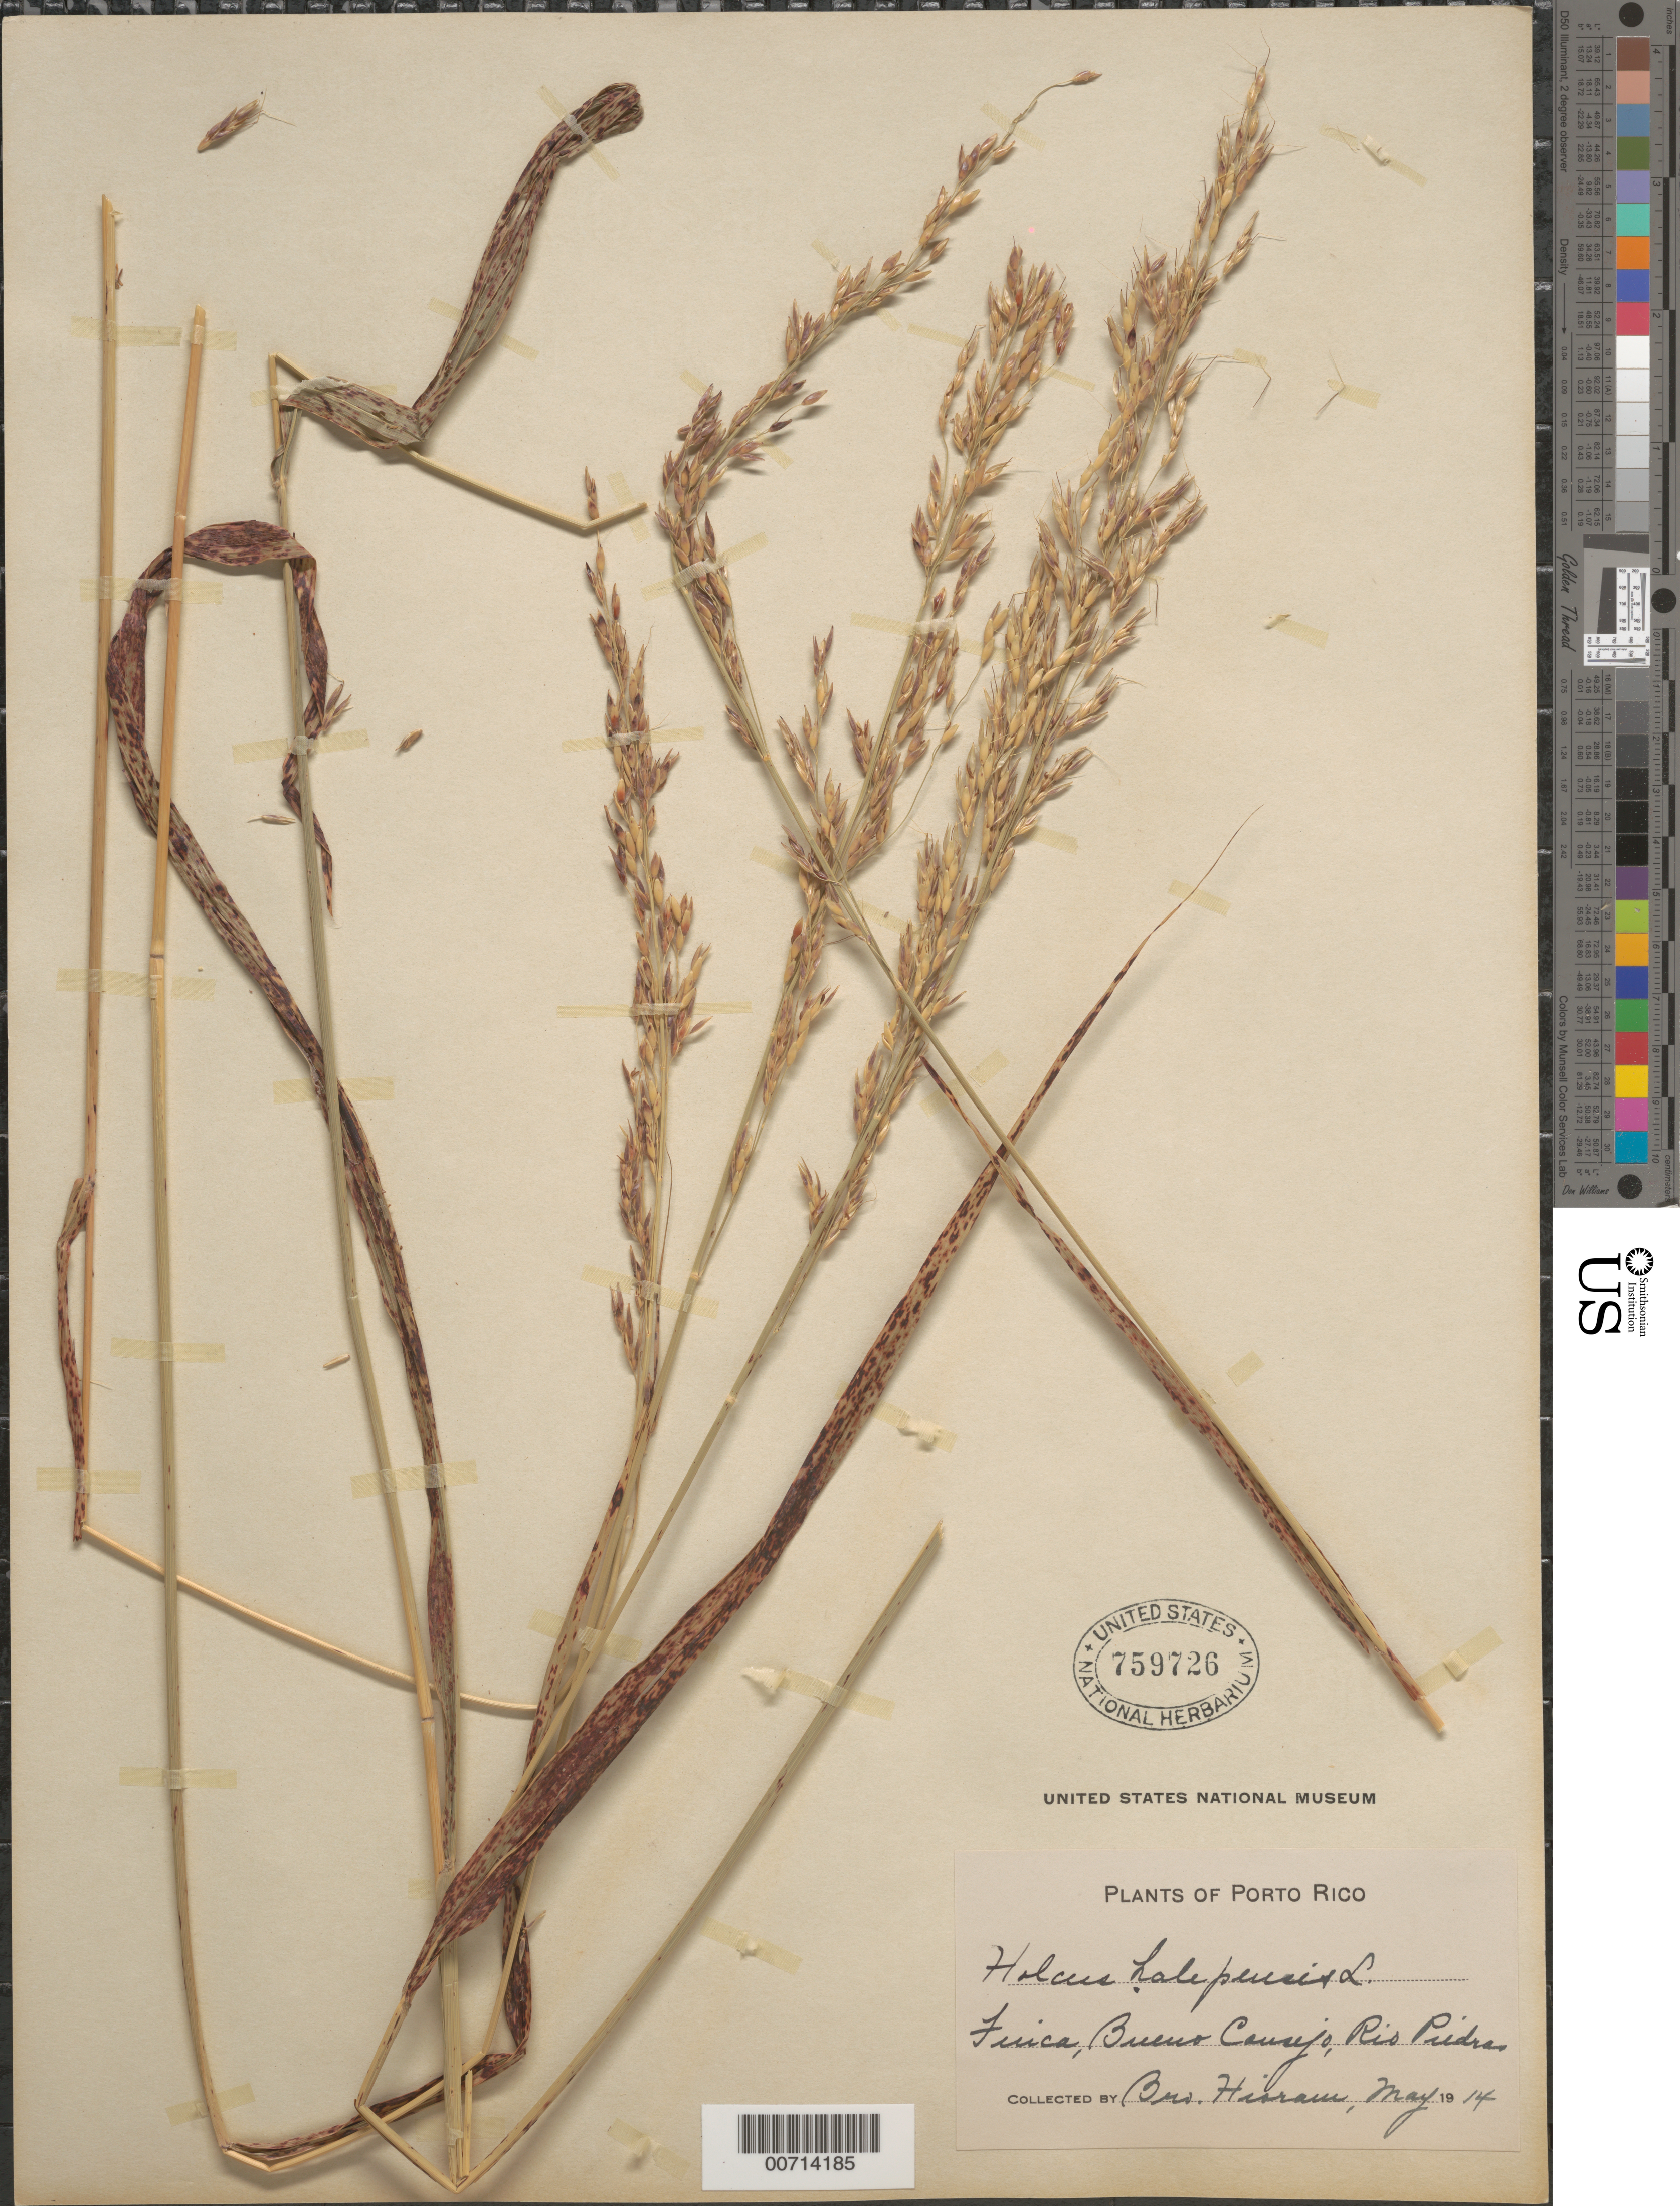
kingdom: Plantae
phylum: Tracheophyta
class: Liliopsida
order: Poales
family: Poaceae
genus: Sorghum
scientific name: Sorghum halepense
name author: (L.) Pers.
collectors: Bro. Hioram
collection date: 1914-05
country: Puerto Rico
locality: Porto Rico. Finca, Bueno Canejo, Rio Piedras.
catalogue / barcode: US 759726